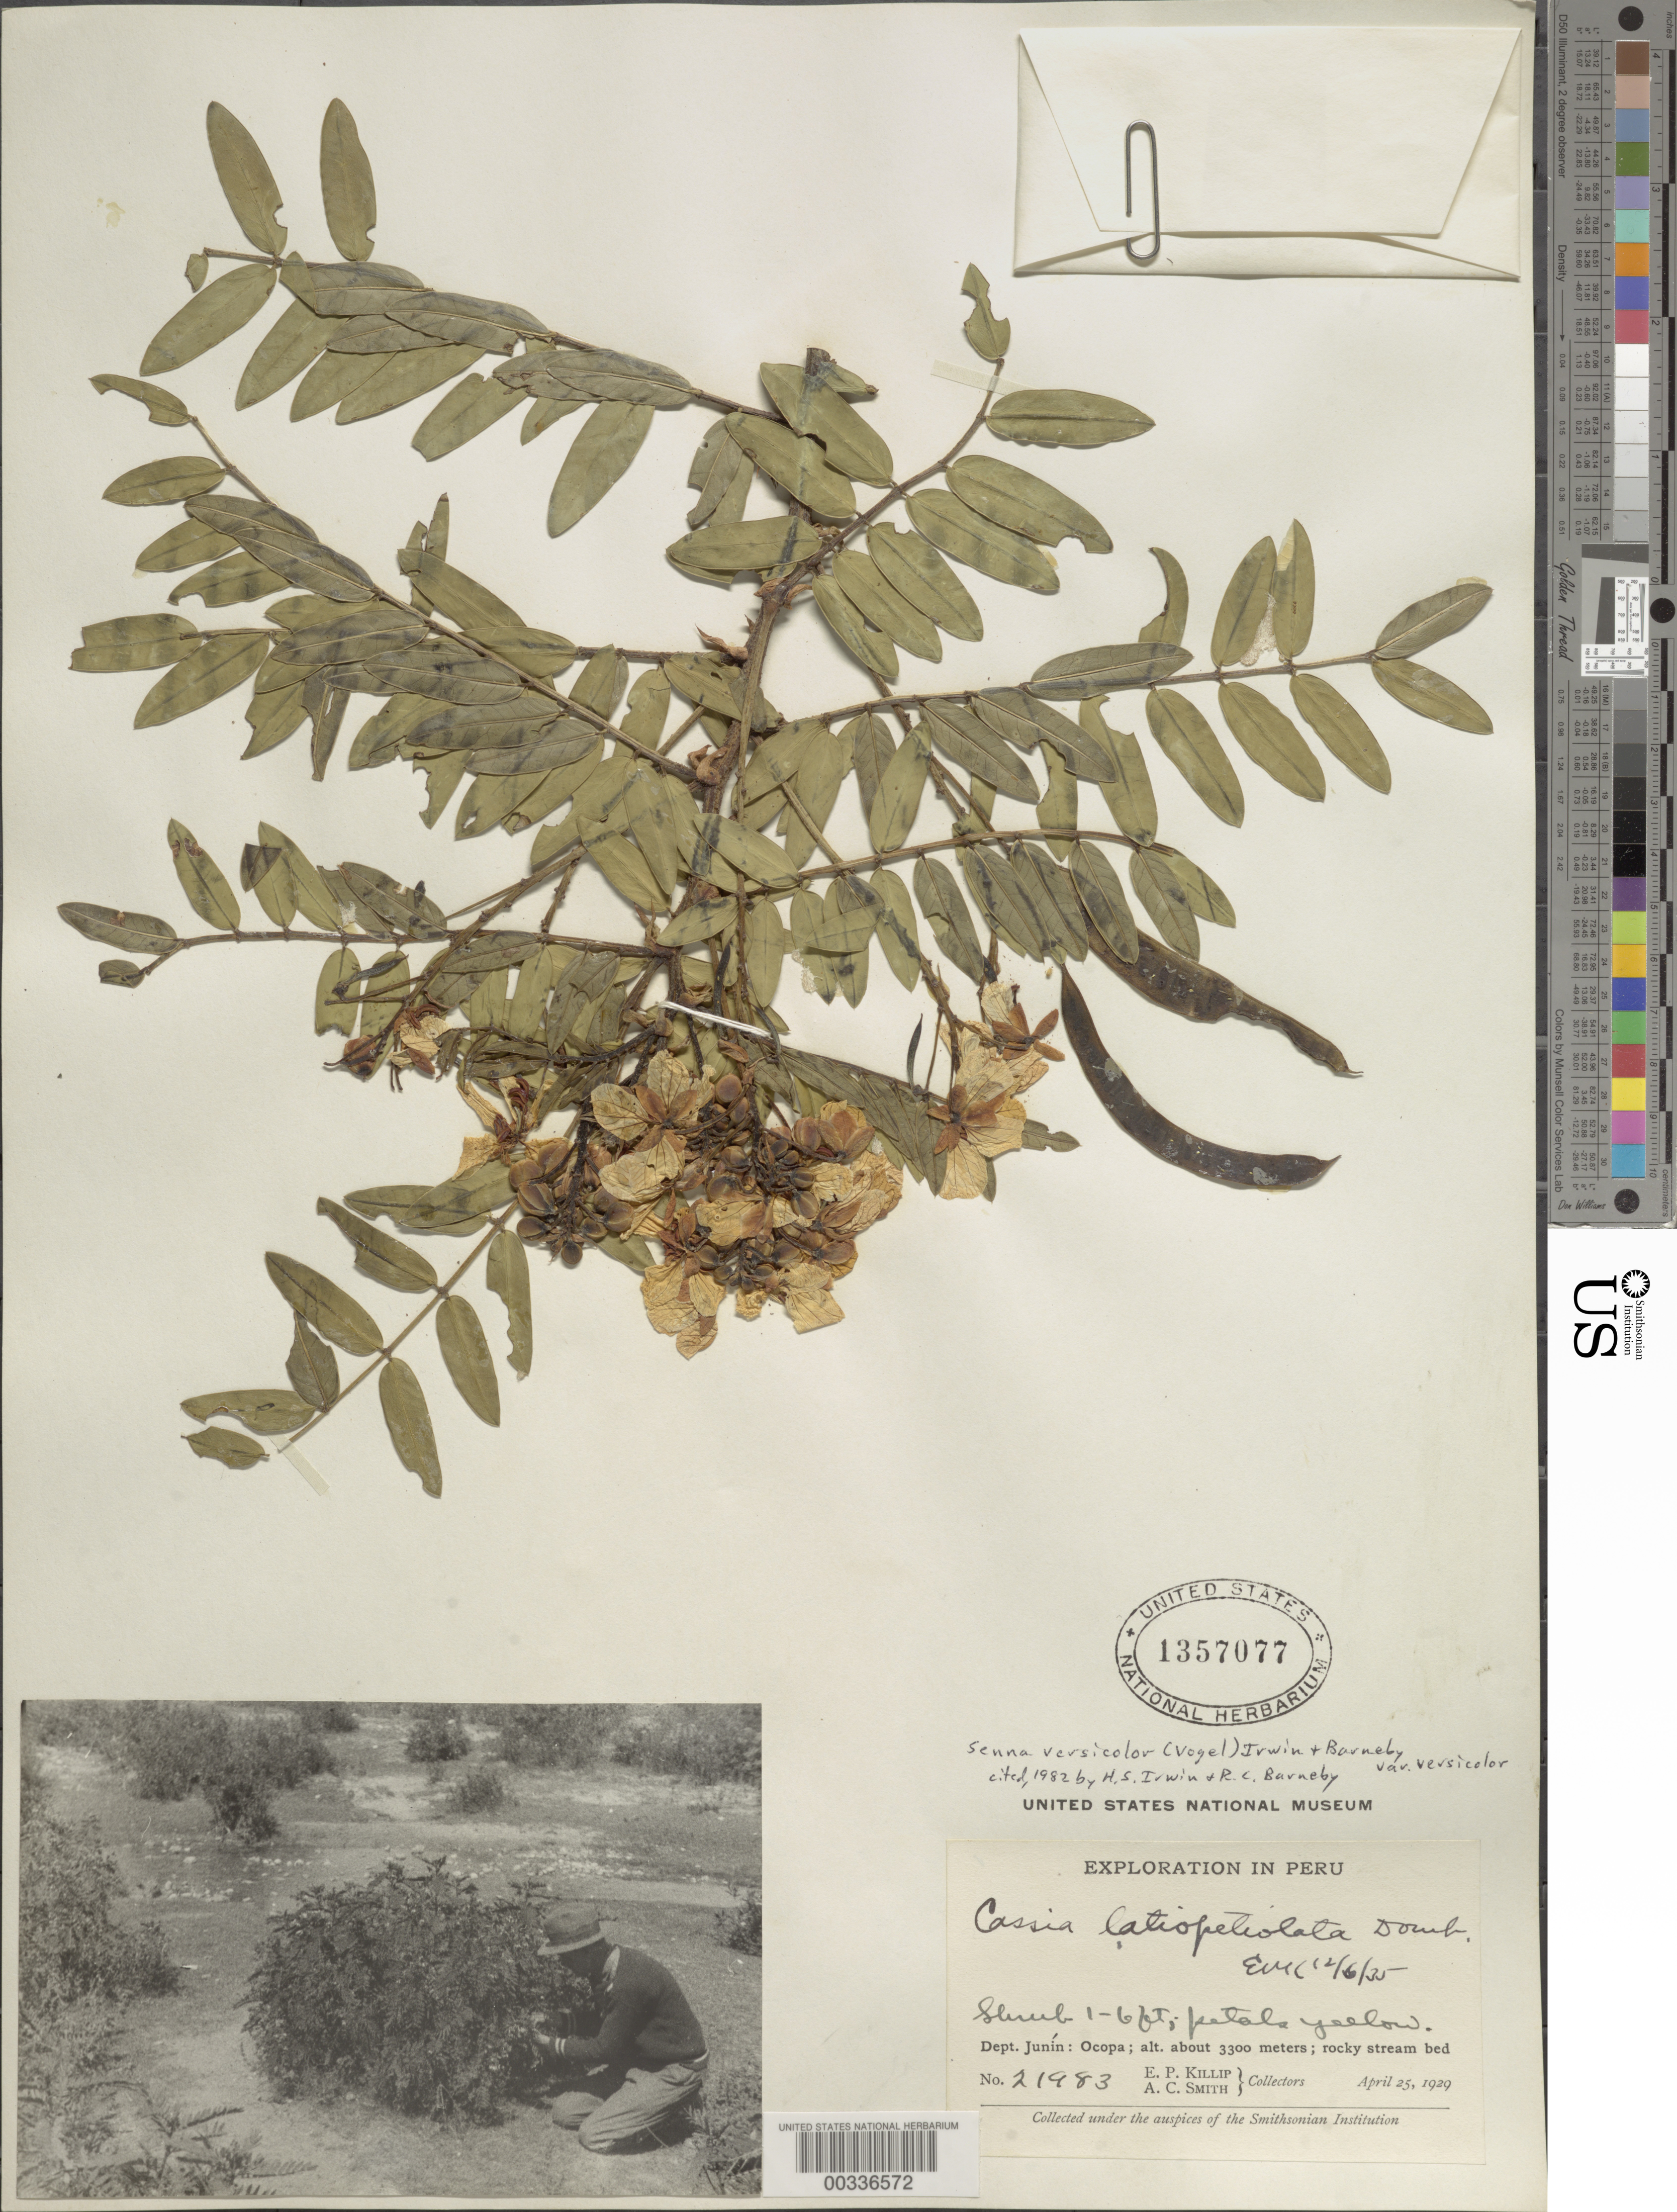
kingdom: Plantae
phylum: Tracheophyta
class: Magnoliopsida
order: Brassicales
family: Brassicaceae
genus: Erysimum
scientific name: Erysimum capitatum subsp. perenne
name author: (S. Watson ex Coville) R.A. Price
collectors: E. P. Killip & A. C. Smith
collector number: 21983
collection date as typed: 25 Apr 1929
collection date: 1929-04-25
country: Peru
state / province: Junín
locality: Ocopa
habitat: Rocky stream bed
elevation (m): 3300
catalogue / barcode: US 1357077